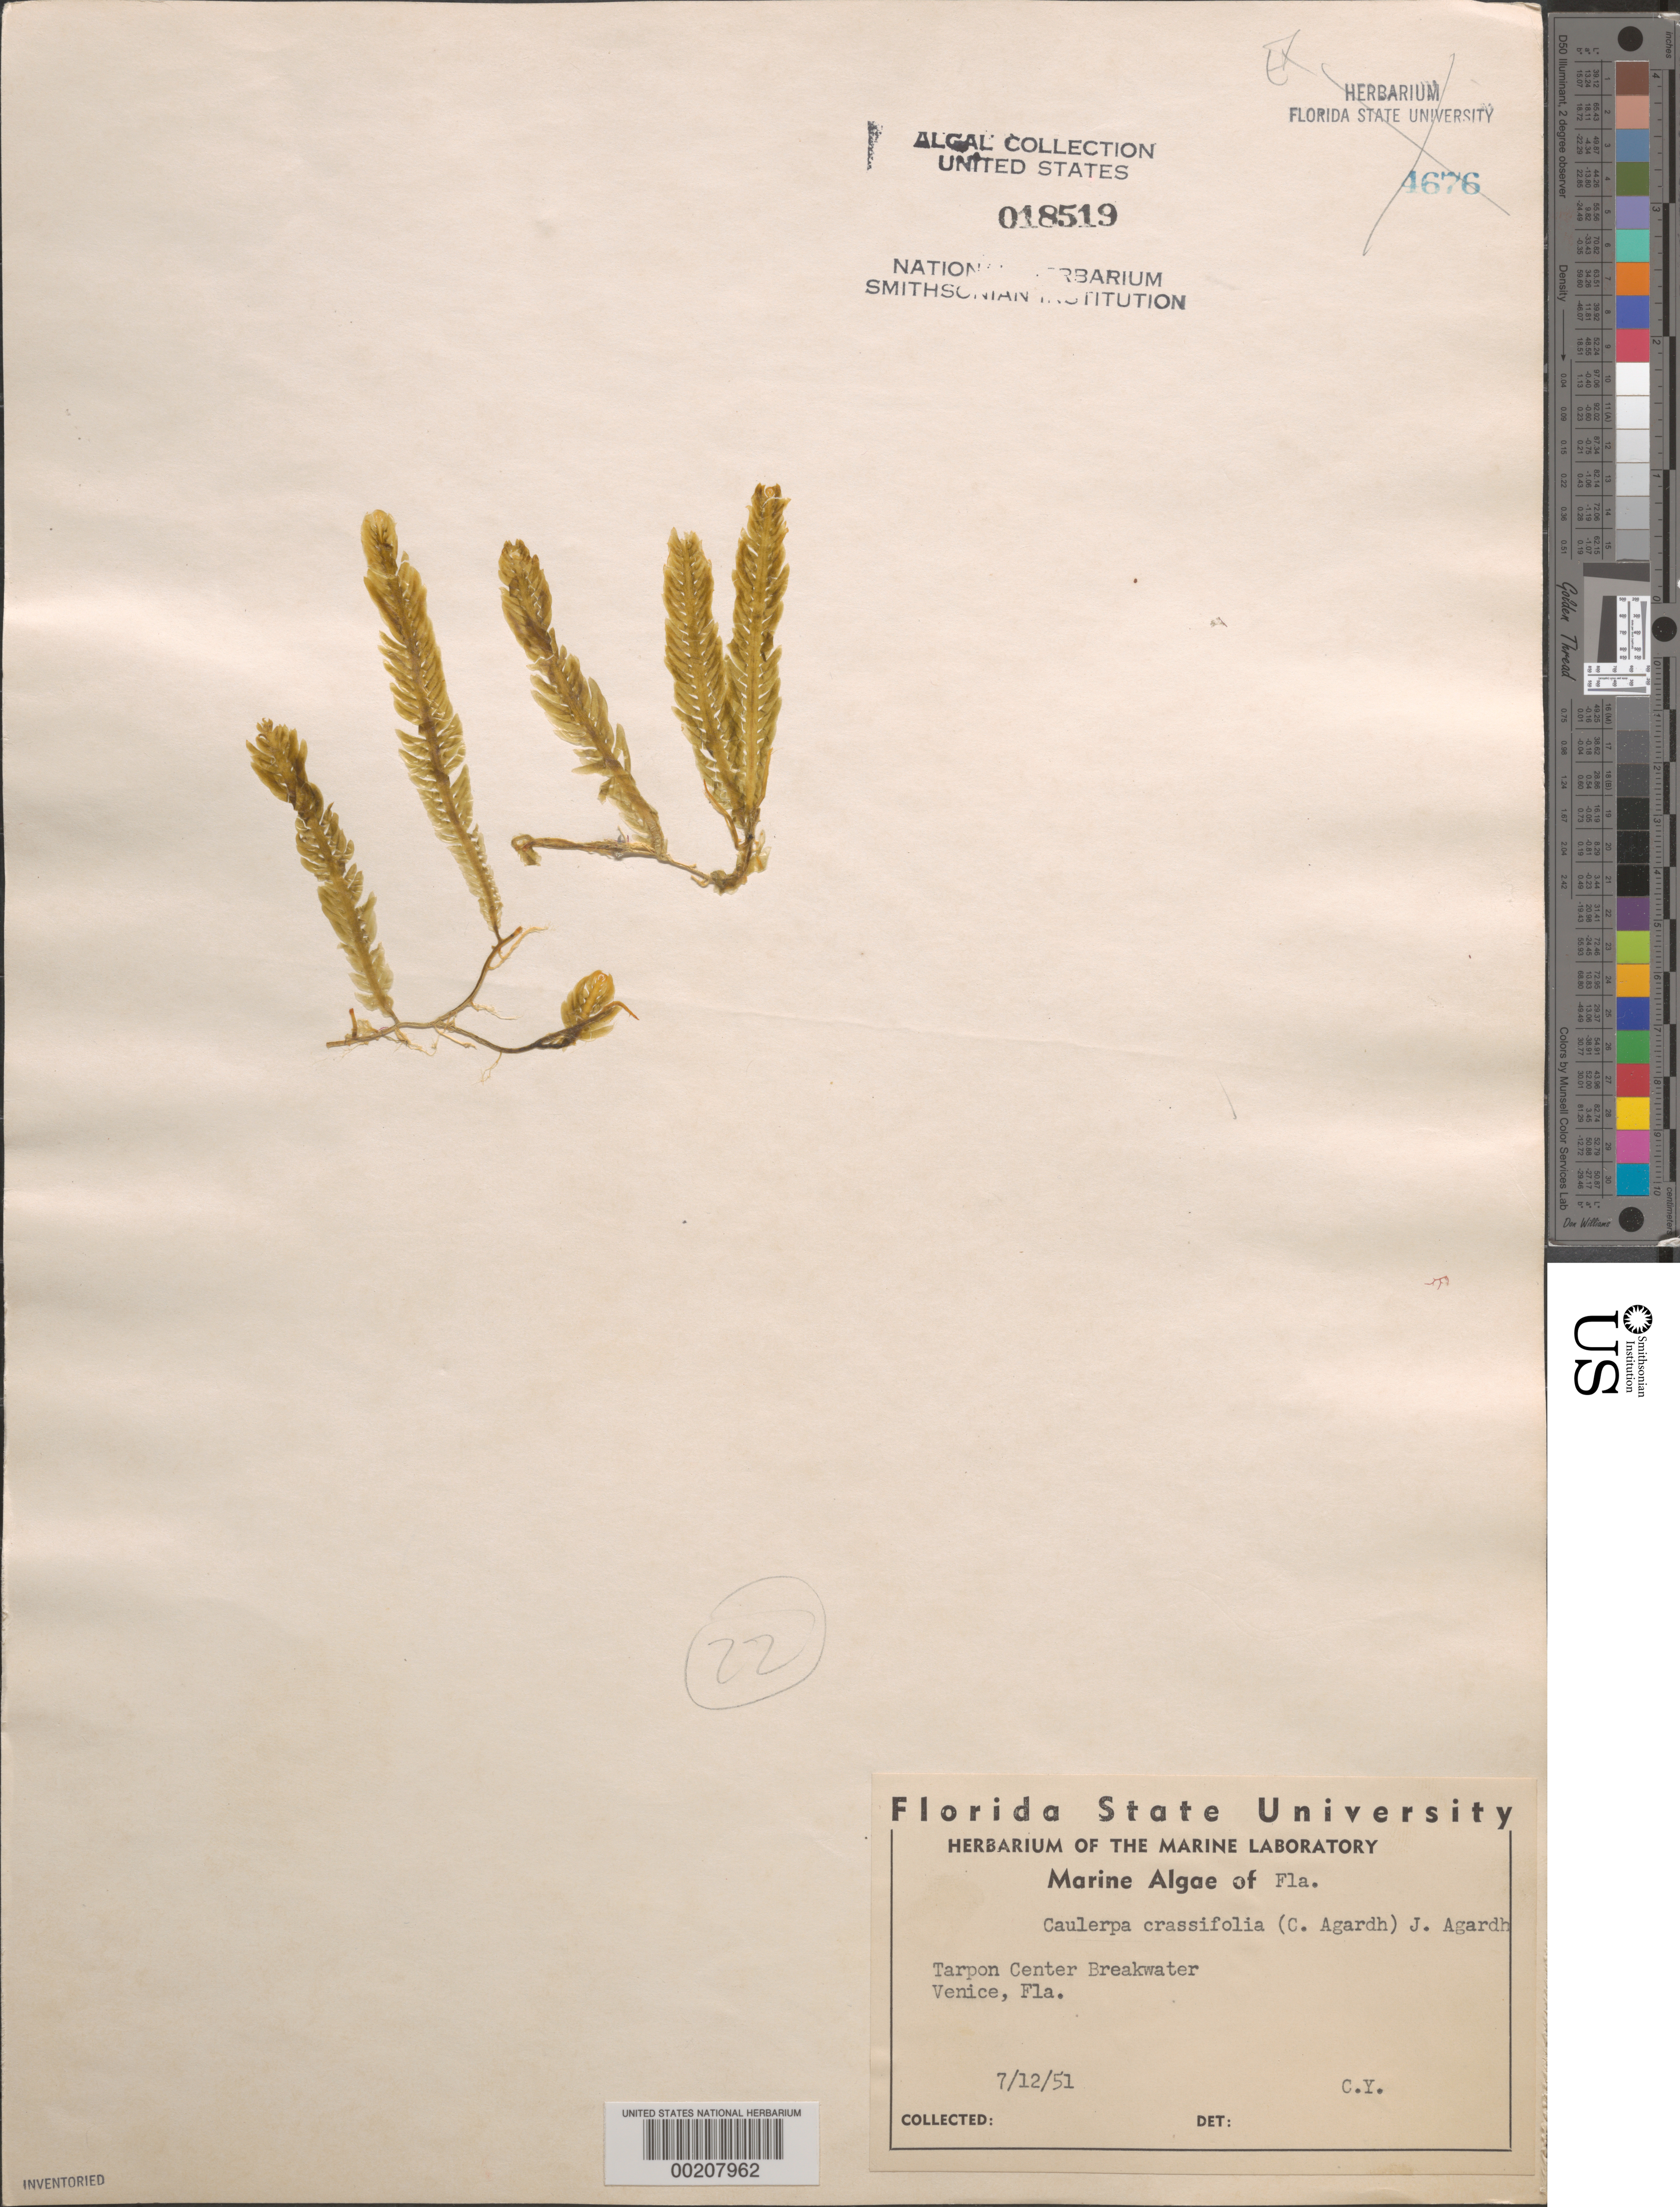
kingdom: Plantae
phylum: Chlorophyta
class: Ulvophyceae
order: Cladophorales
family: Cladophoraceae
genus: Cladophora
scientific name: Cladophora glomerata var. crassior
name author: (C. Agardh) C. Hoek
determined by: Algae name updating Project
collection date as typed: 12 Jul 1951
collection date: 1951-07-12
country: United States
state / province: Florida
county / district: Sarasota County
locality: Tarpon Center breakwater, Venice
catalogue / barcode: US 18519